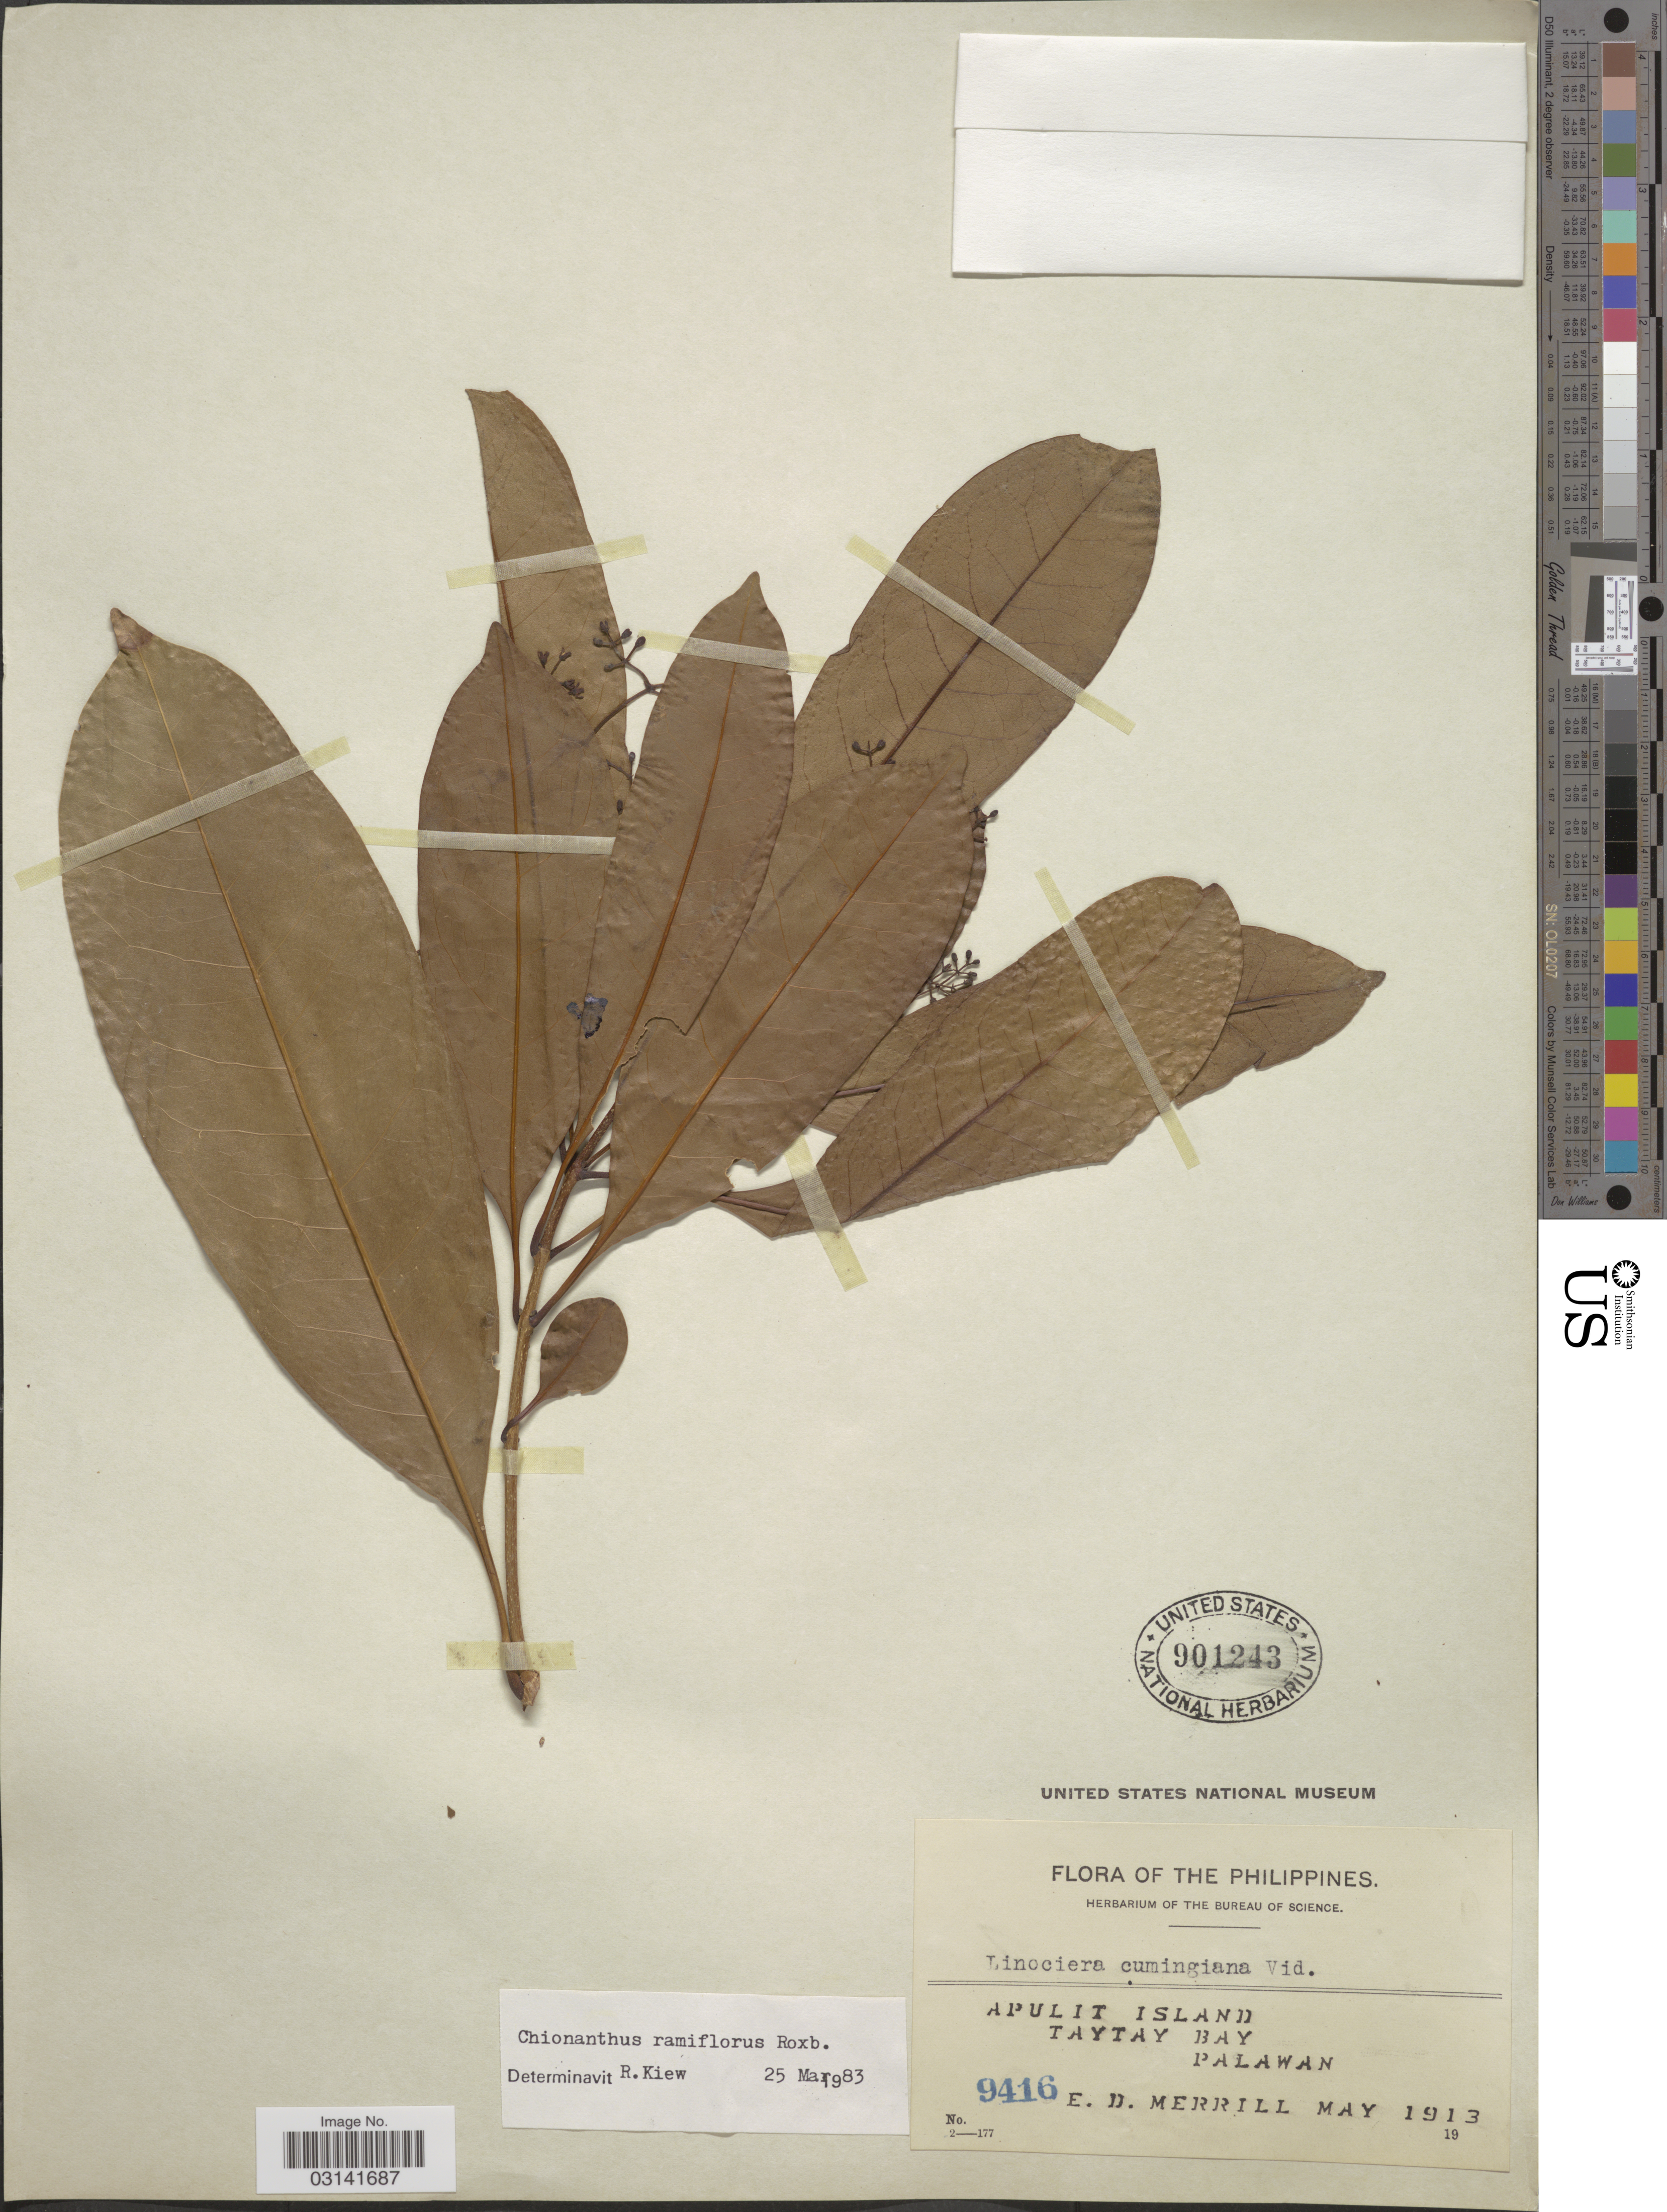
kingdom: Plantae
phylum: Tracheophyta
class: Magnoliopsida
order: Lamiales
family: Oleaceae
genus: Chionanthus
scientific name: Chionanthus ramiflorus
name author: Roxb.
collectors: E. D. Merrill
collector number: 9416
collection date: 1913-05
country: Philippines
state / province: Mimaropa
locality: Apulit Island. Taytay Bay. Palawan.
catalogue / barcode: US 901243